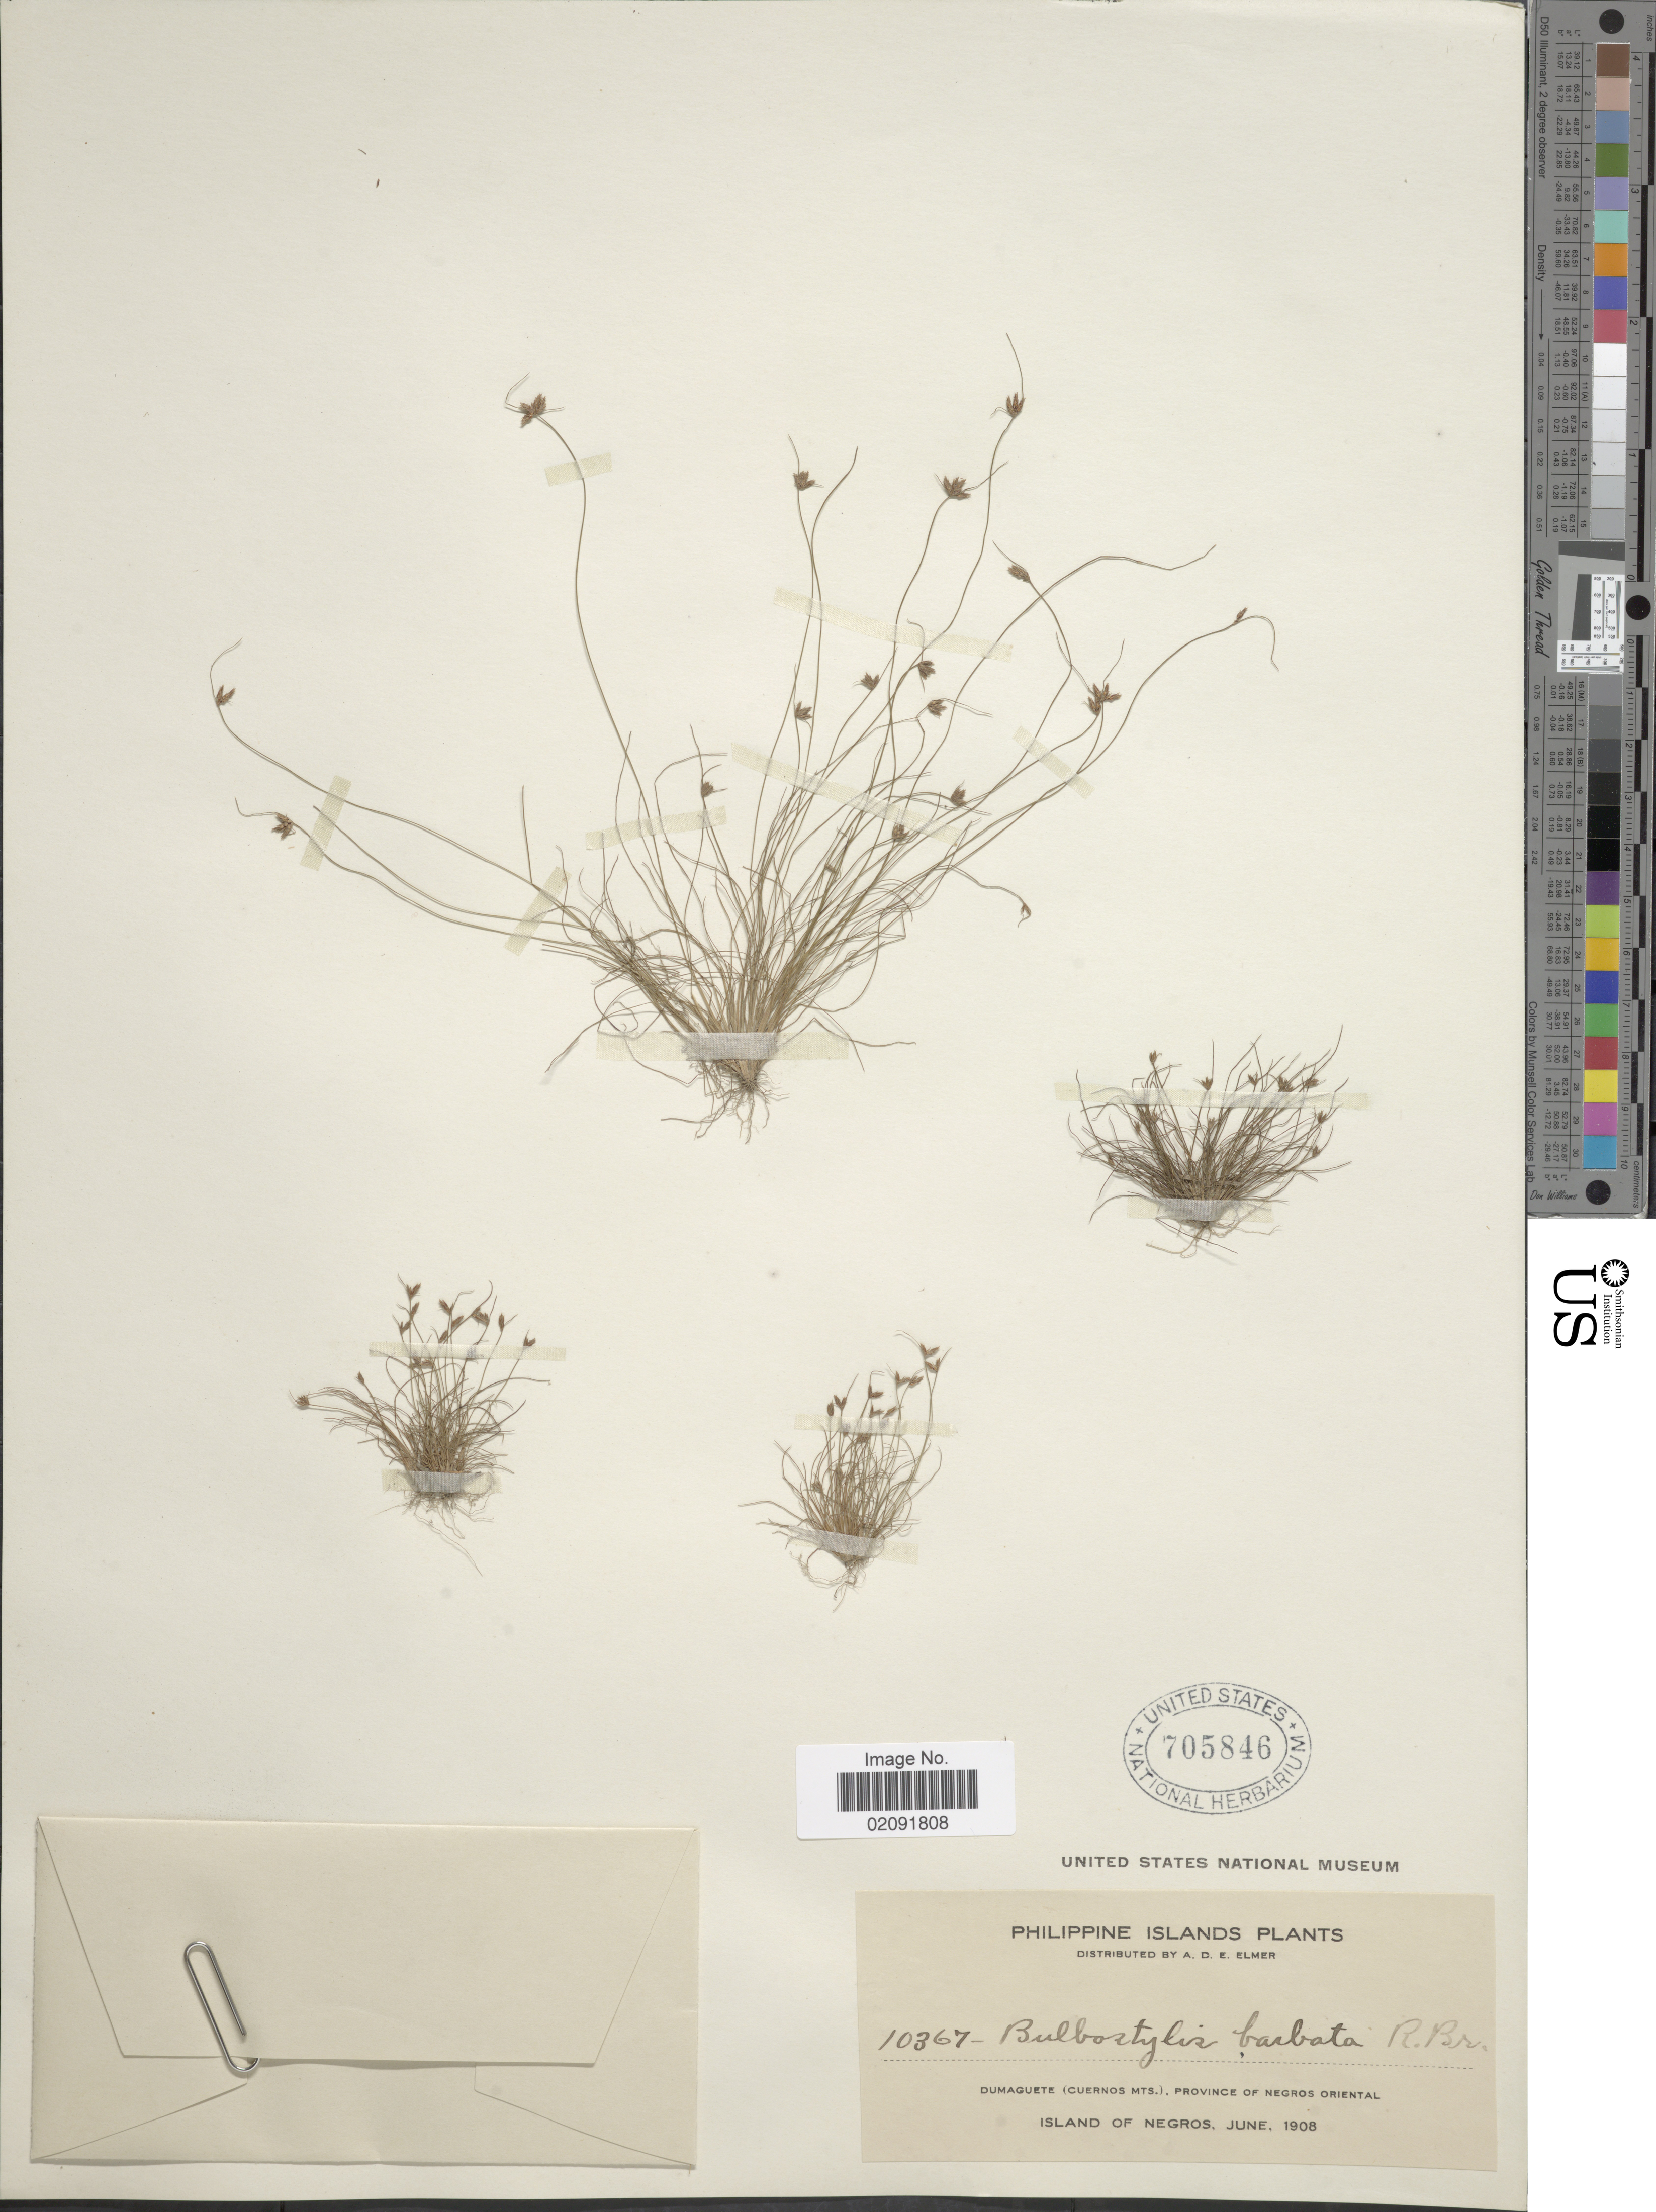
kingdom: Plantae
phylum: Tracheophyta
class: Liliopsida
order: Poales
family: Cyperaceae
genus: Bulbostylis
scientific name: Bulbostylis barbata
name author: (Rottb.) C.B. Clarke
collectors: A. D. E. Elmer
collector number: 10367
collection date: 1908-06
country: Philippines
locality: Philippine Islands, Dumaguete (Cuernos Mts.), Province of Negros Oriental, Island of Negros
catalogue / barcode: US 705846